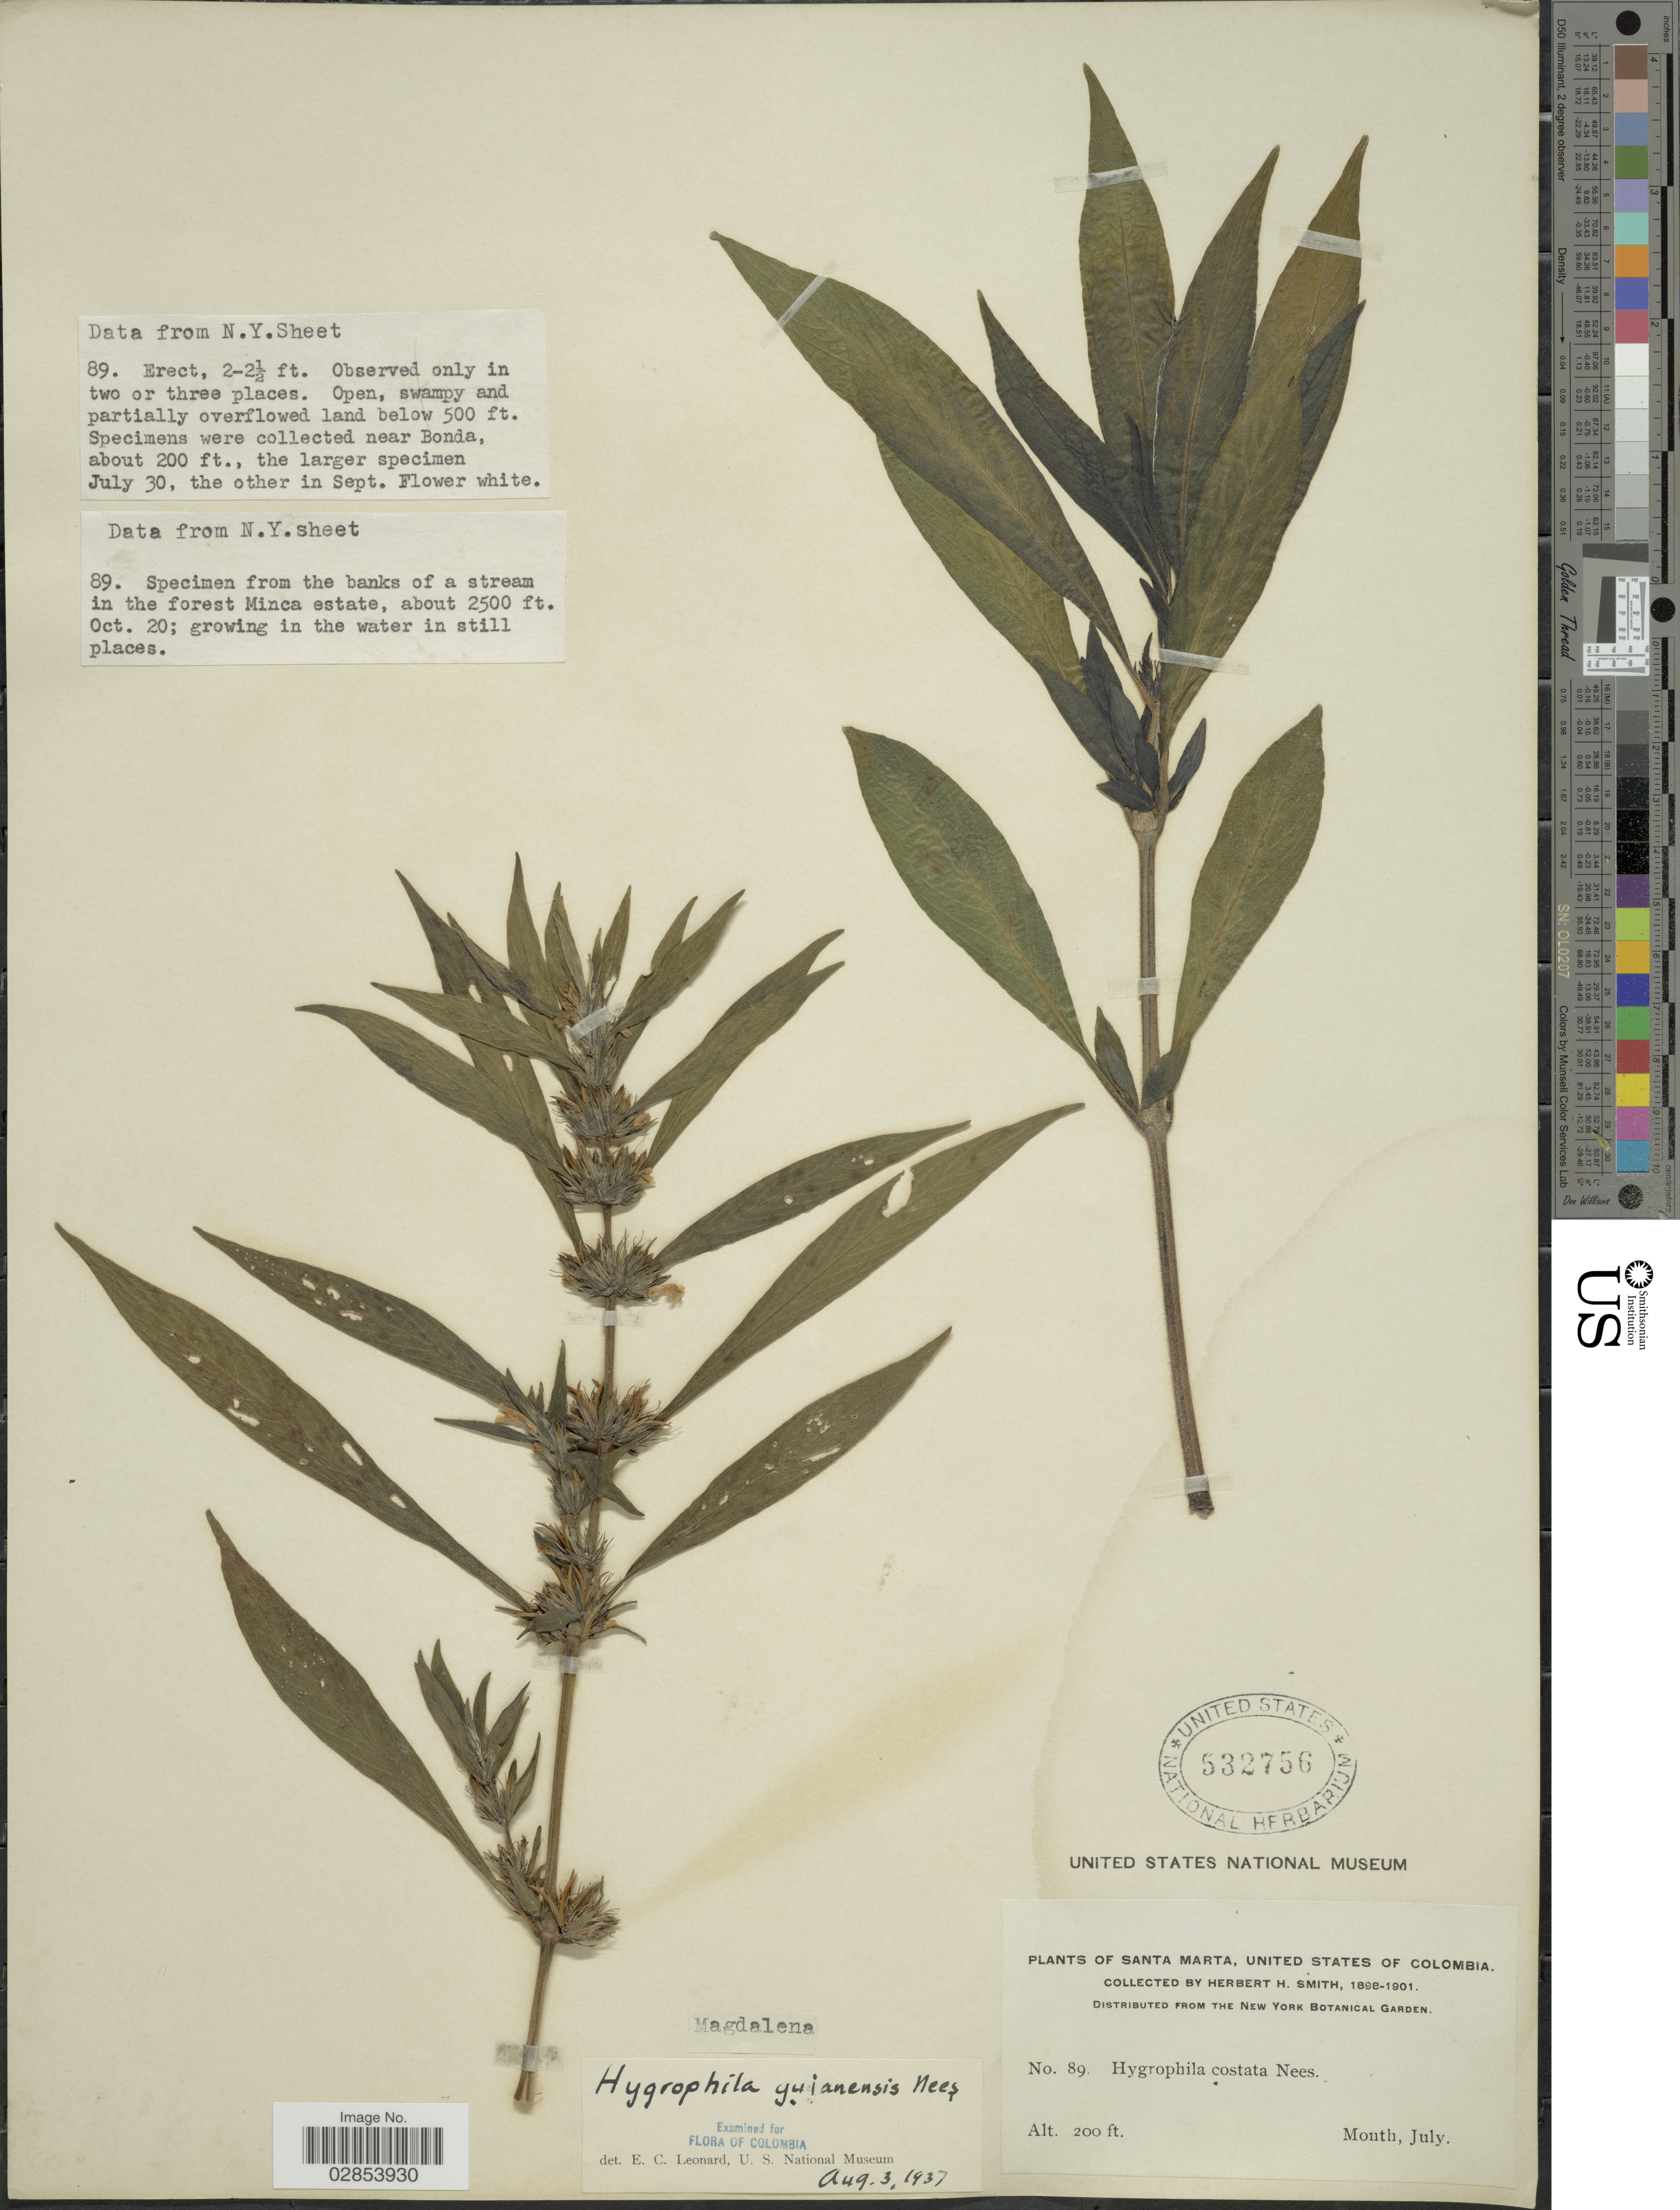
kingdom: Plantae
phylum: Tracheophyta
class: Magnoliopsida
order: Lamiales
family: Acanthaceae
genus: Hygrophila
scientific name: Hygrophila costata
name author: Nees & T. Nees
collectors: Herbert H. Smith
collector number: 89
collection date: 1898-10-20/1901-10-20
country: Colombia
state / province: Magdalena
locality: Santa Marta, United States of Colombia. from the banks of a stream in the forest Minca Estate.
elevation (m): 762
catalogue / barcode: US 532756-2